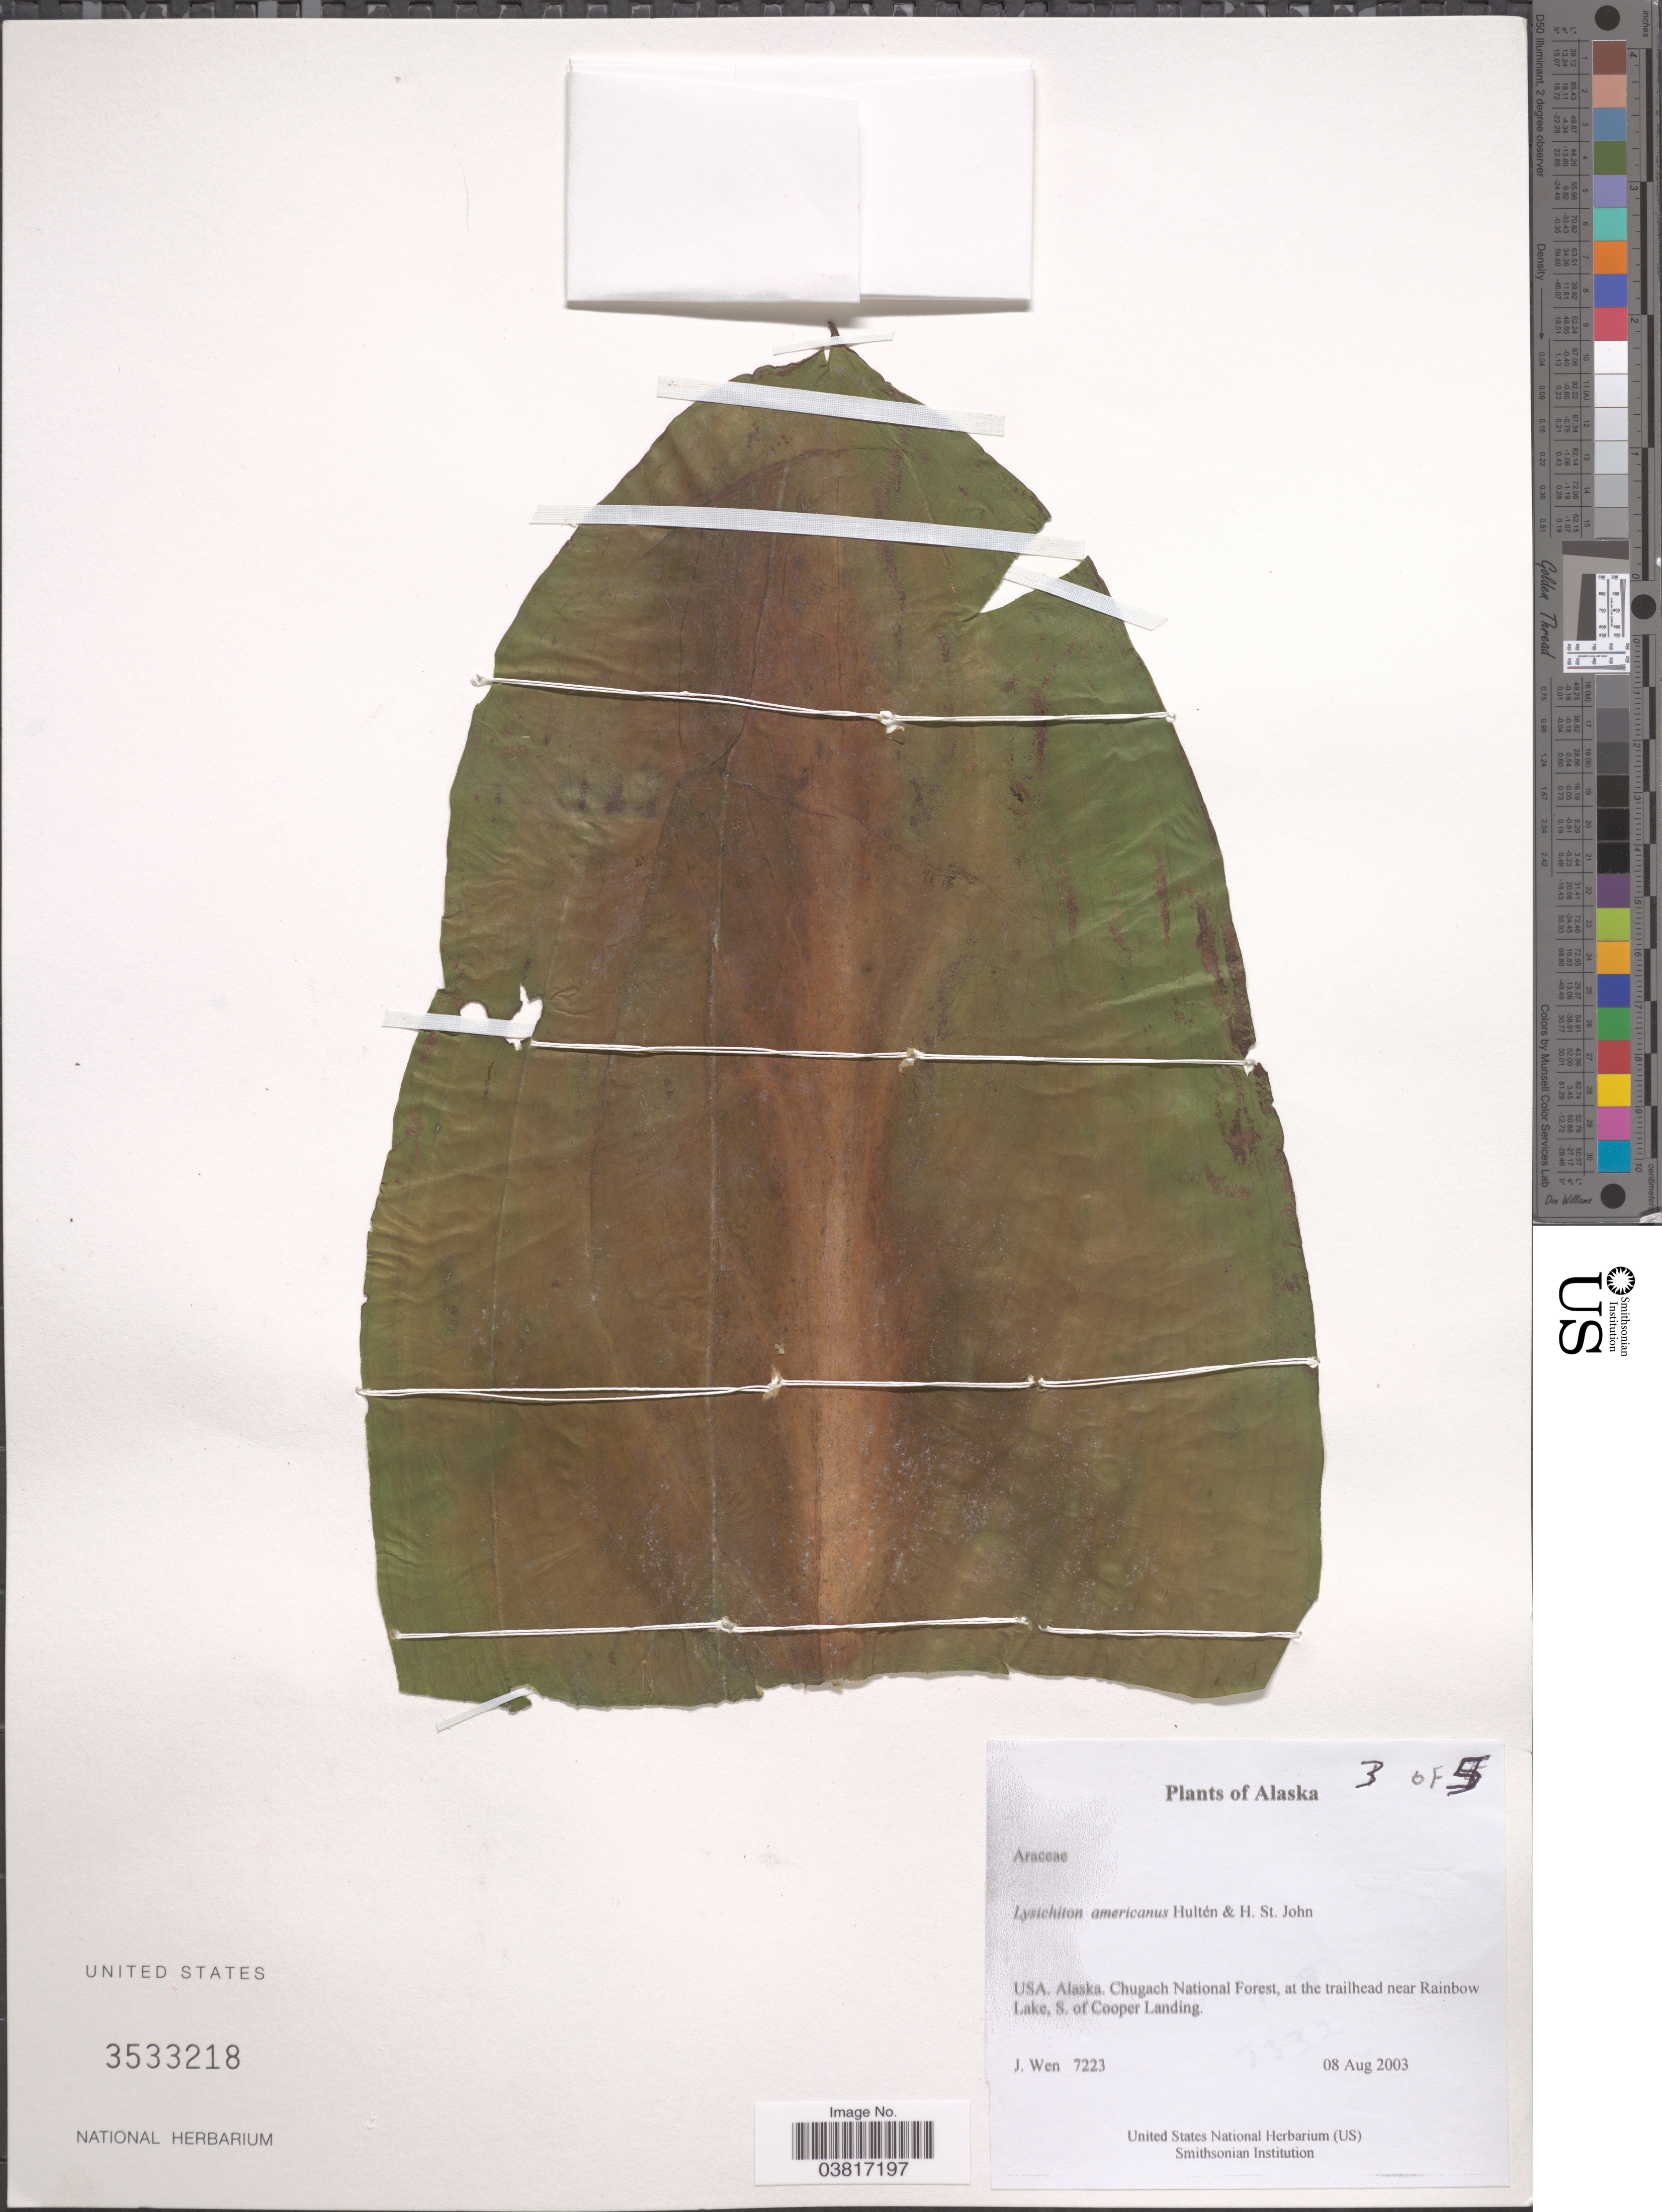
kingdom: Plantae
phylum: Tracheophyta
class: Liliopsida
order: Alismatales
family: Araceae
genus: Lysichiton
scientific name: Lysichiton americanus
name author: Hultén & H. St. John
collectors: J. Wen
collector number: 7223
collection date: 2003-08-08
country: United States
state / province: Alaska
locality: Chugach National Forest, at the trailhead near Rainbow Lake, S. of Cooper Landing.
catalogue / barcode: US 3533218